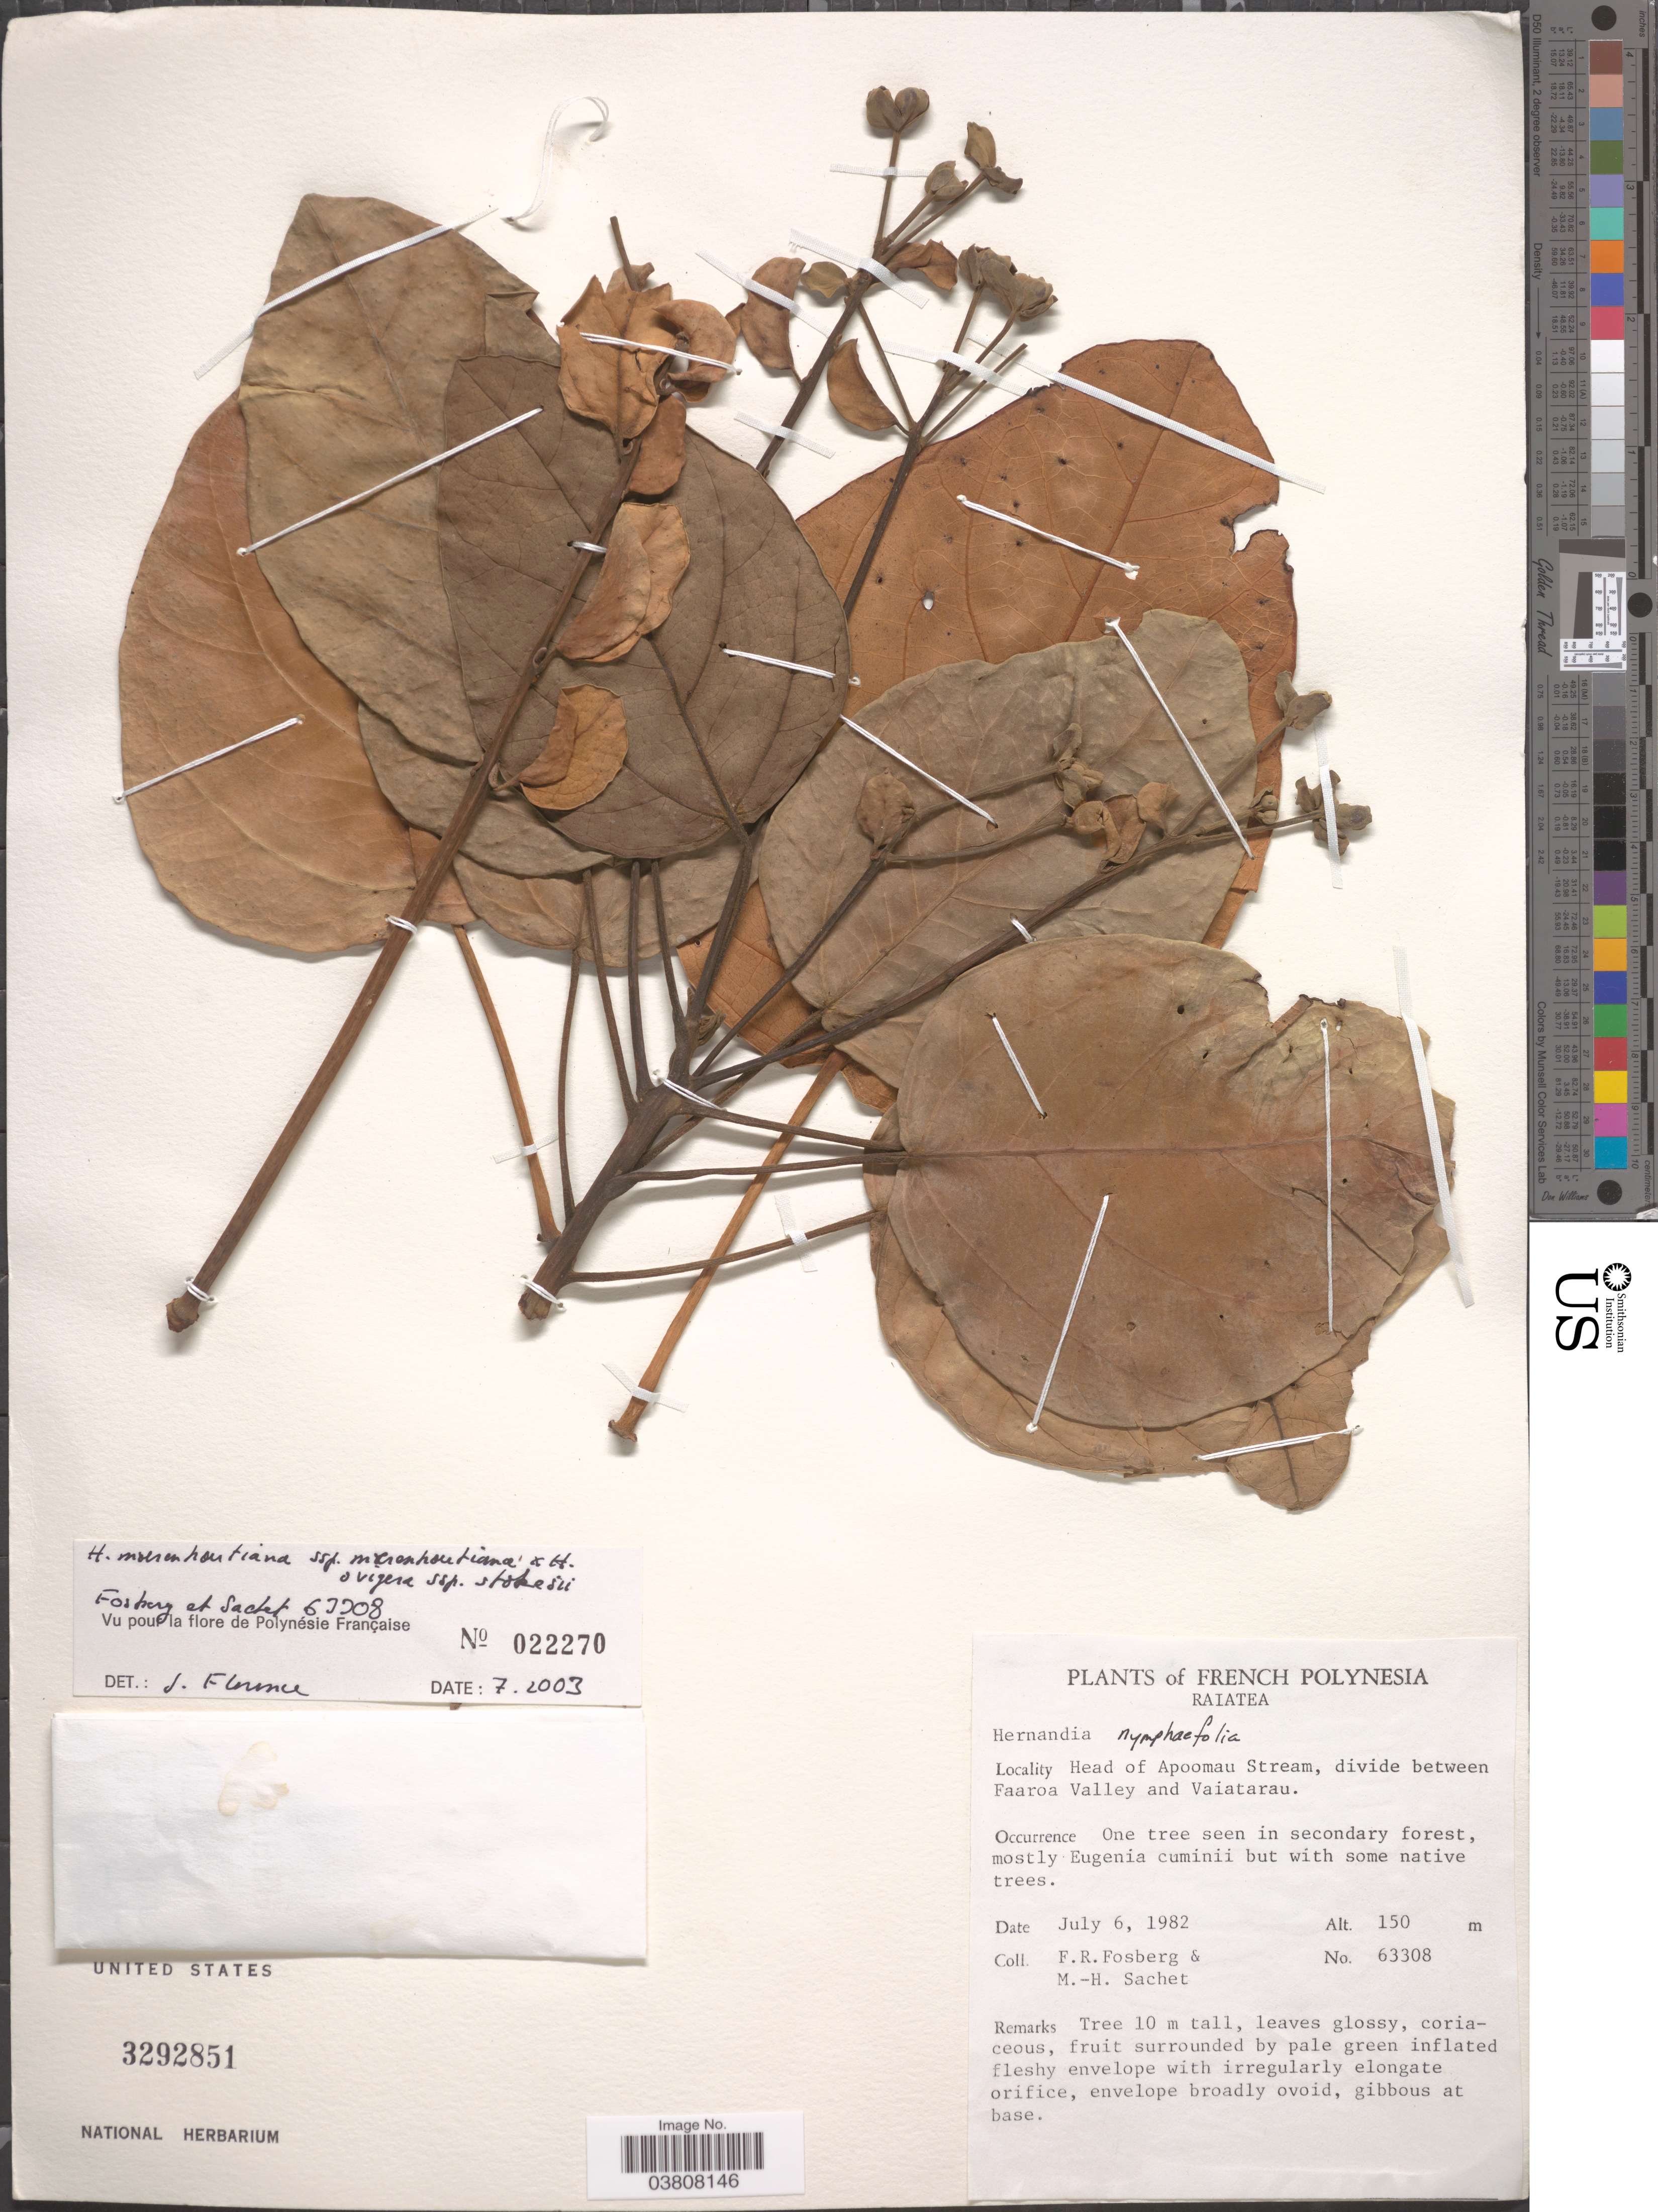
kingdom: Plantae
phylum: Tracheophyta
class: Magnoliopsida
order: Laurales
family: Hernandiaceae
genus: Hernandia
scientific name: Hernandia moerenhoutiana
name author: Guill.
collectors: F. R. Fosberg & M.-H. Sachet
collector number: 63308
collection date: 1982-07-06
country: French Polynesia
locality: Raiatea. Head of Apoomau Stream, divide between Faaroa Valley and Vaiatarau.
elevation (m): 150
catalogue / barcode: US 3292851